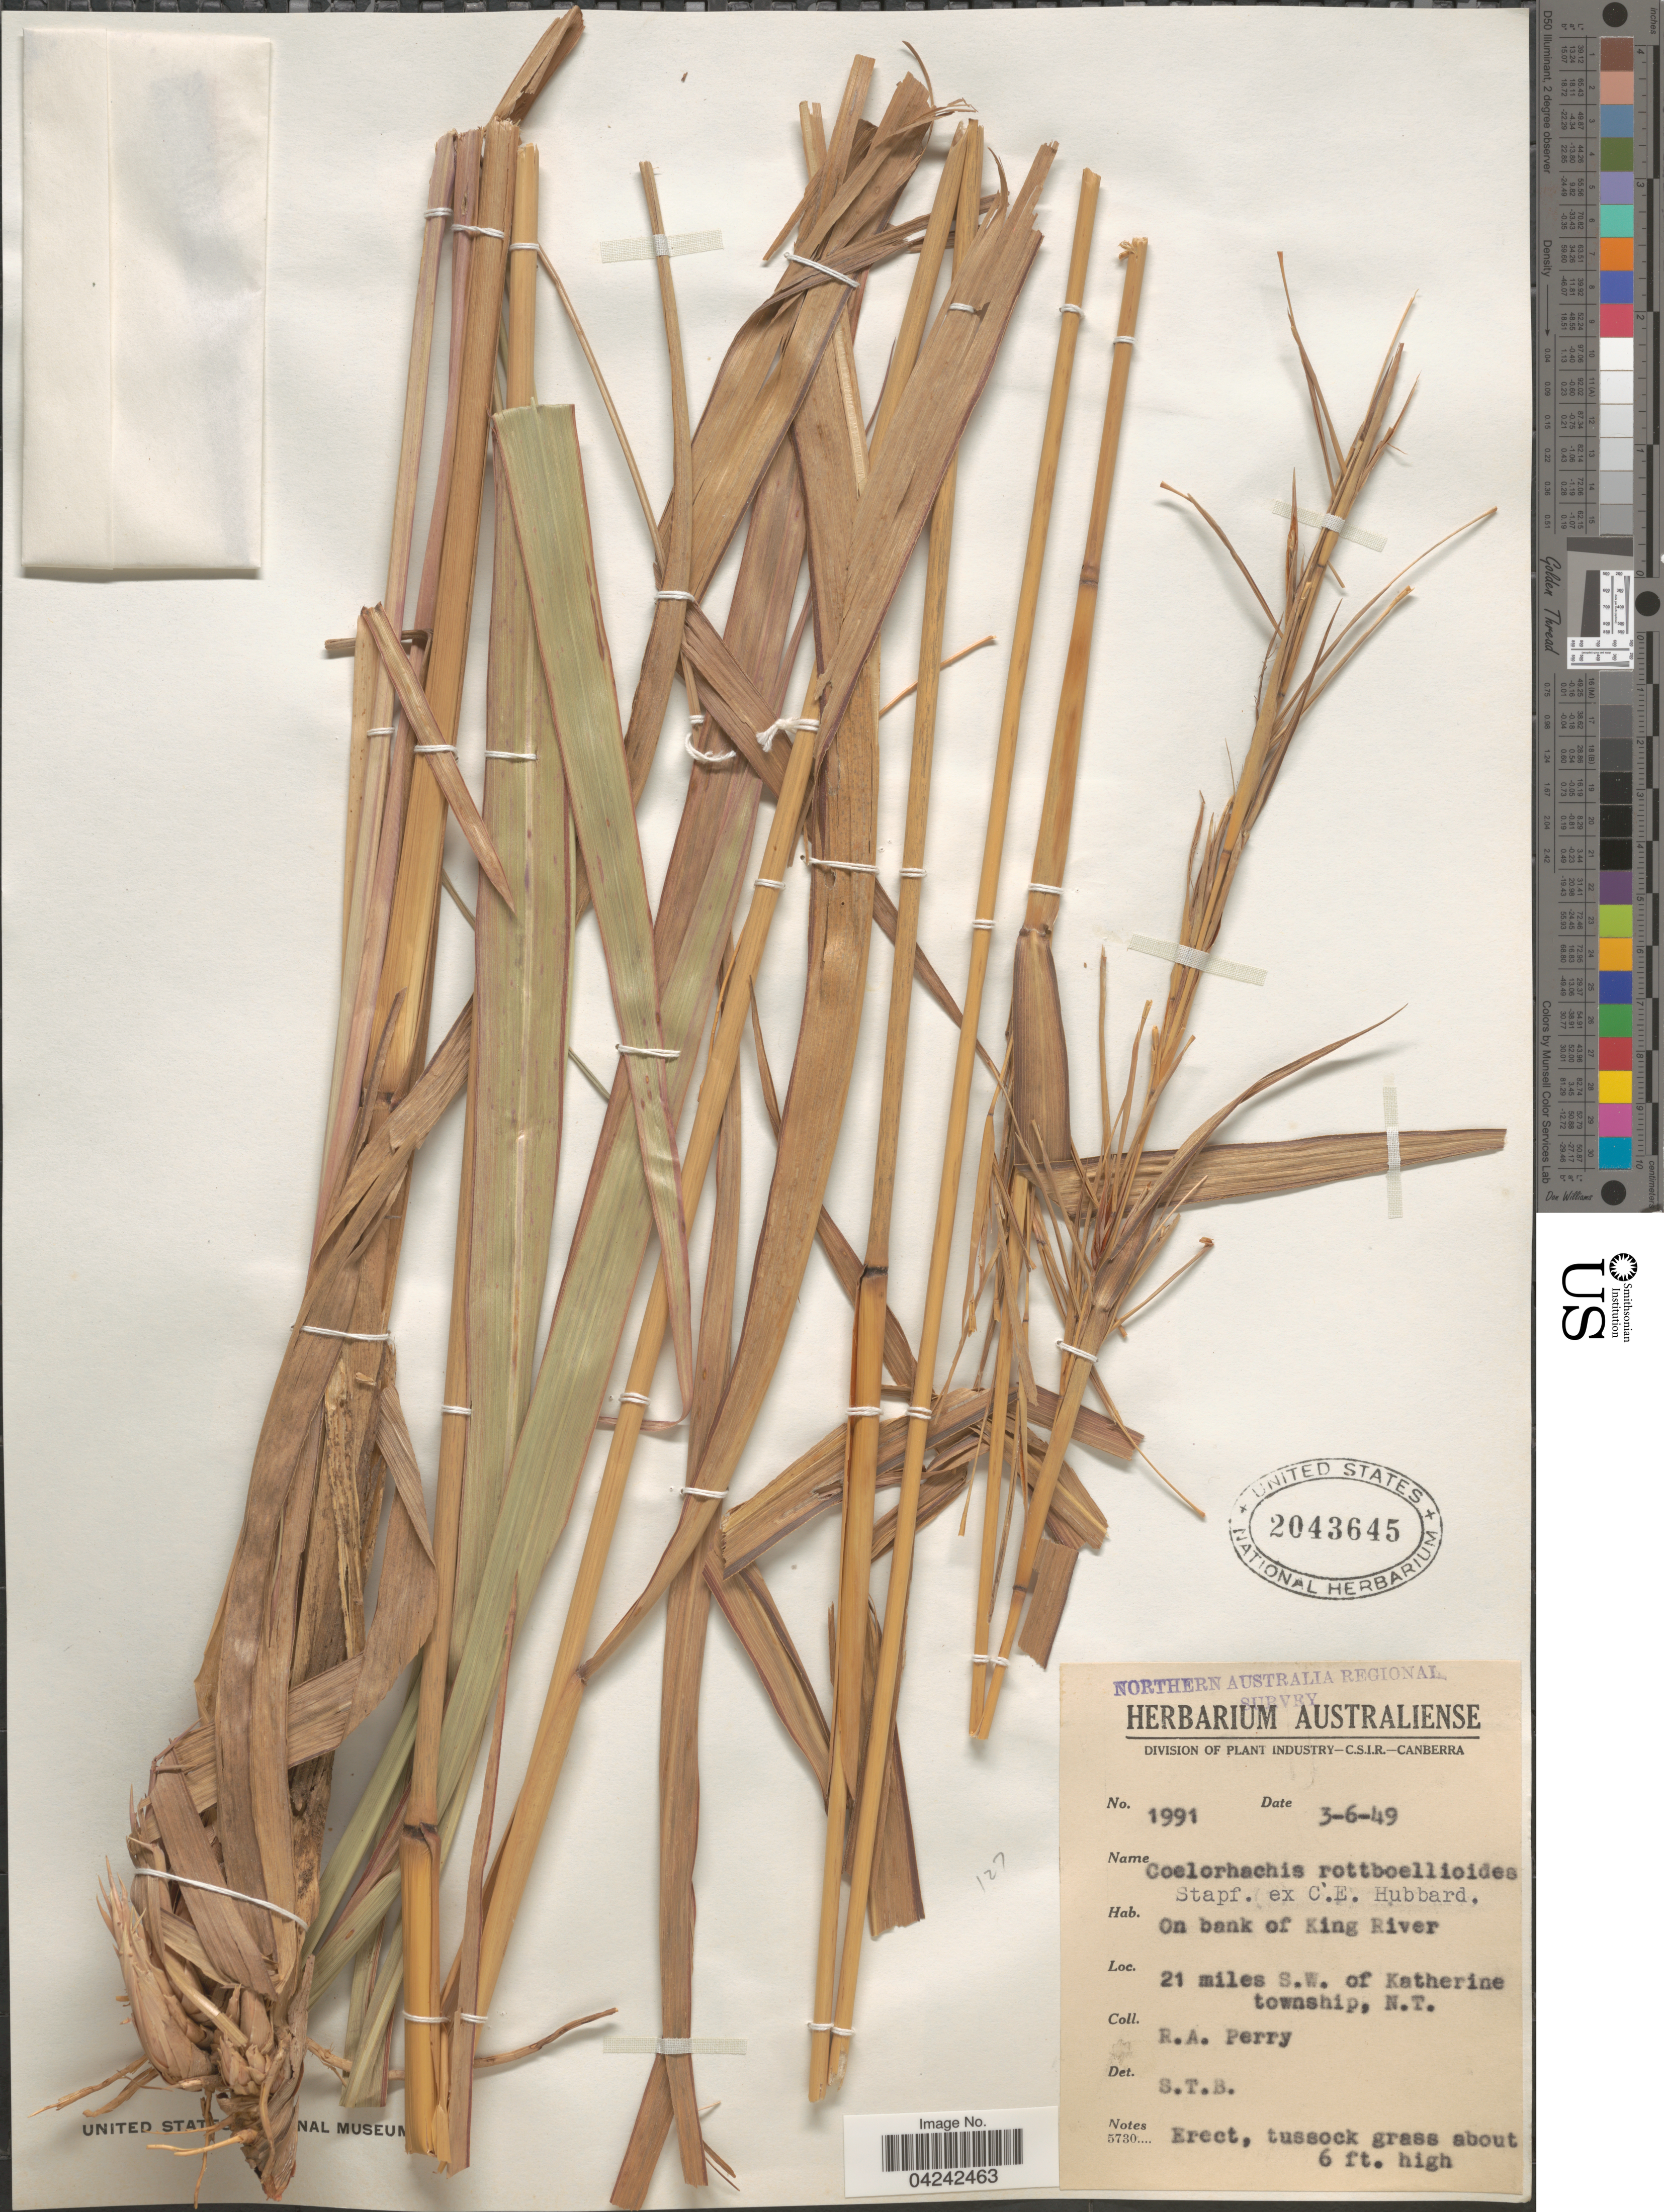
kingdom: Plantae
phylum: Tracheophyta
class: Liliopsida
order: Poales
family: Poaceae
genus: Rottboellia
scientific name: Rottboellia rottboellioides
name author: (R. Br.) Druce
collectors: Perry, R. A.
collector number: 1991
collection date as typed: Transcribed d/m/y: 3/6/49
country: Australia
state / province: Northern Territory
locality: Northern Australia Regional Survey. On bank of King River. 21 miles S. W. of Katherine township, N. T.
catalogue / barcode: US 2043645